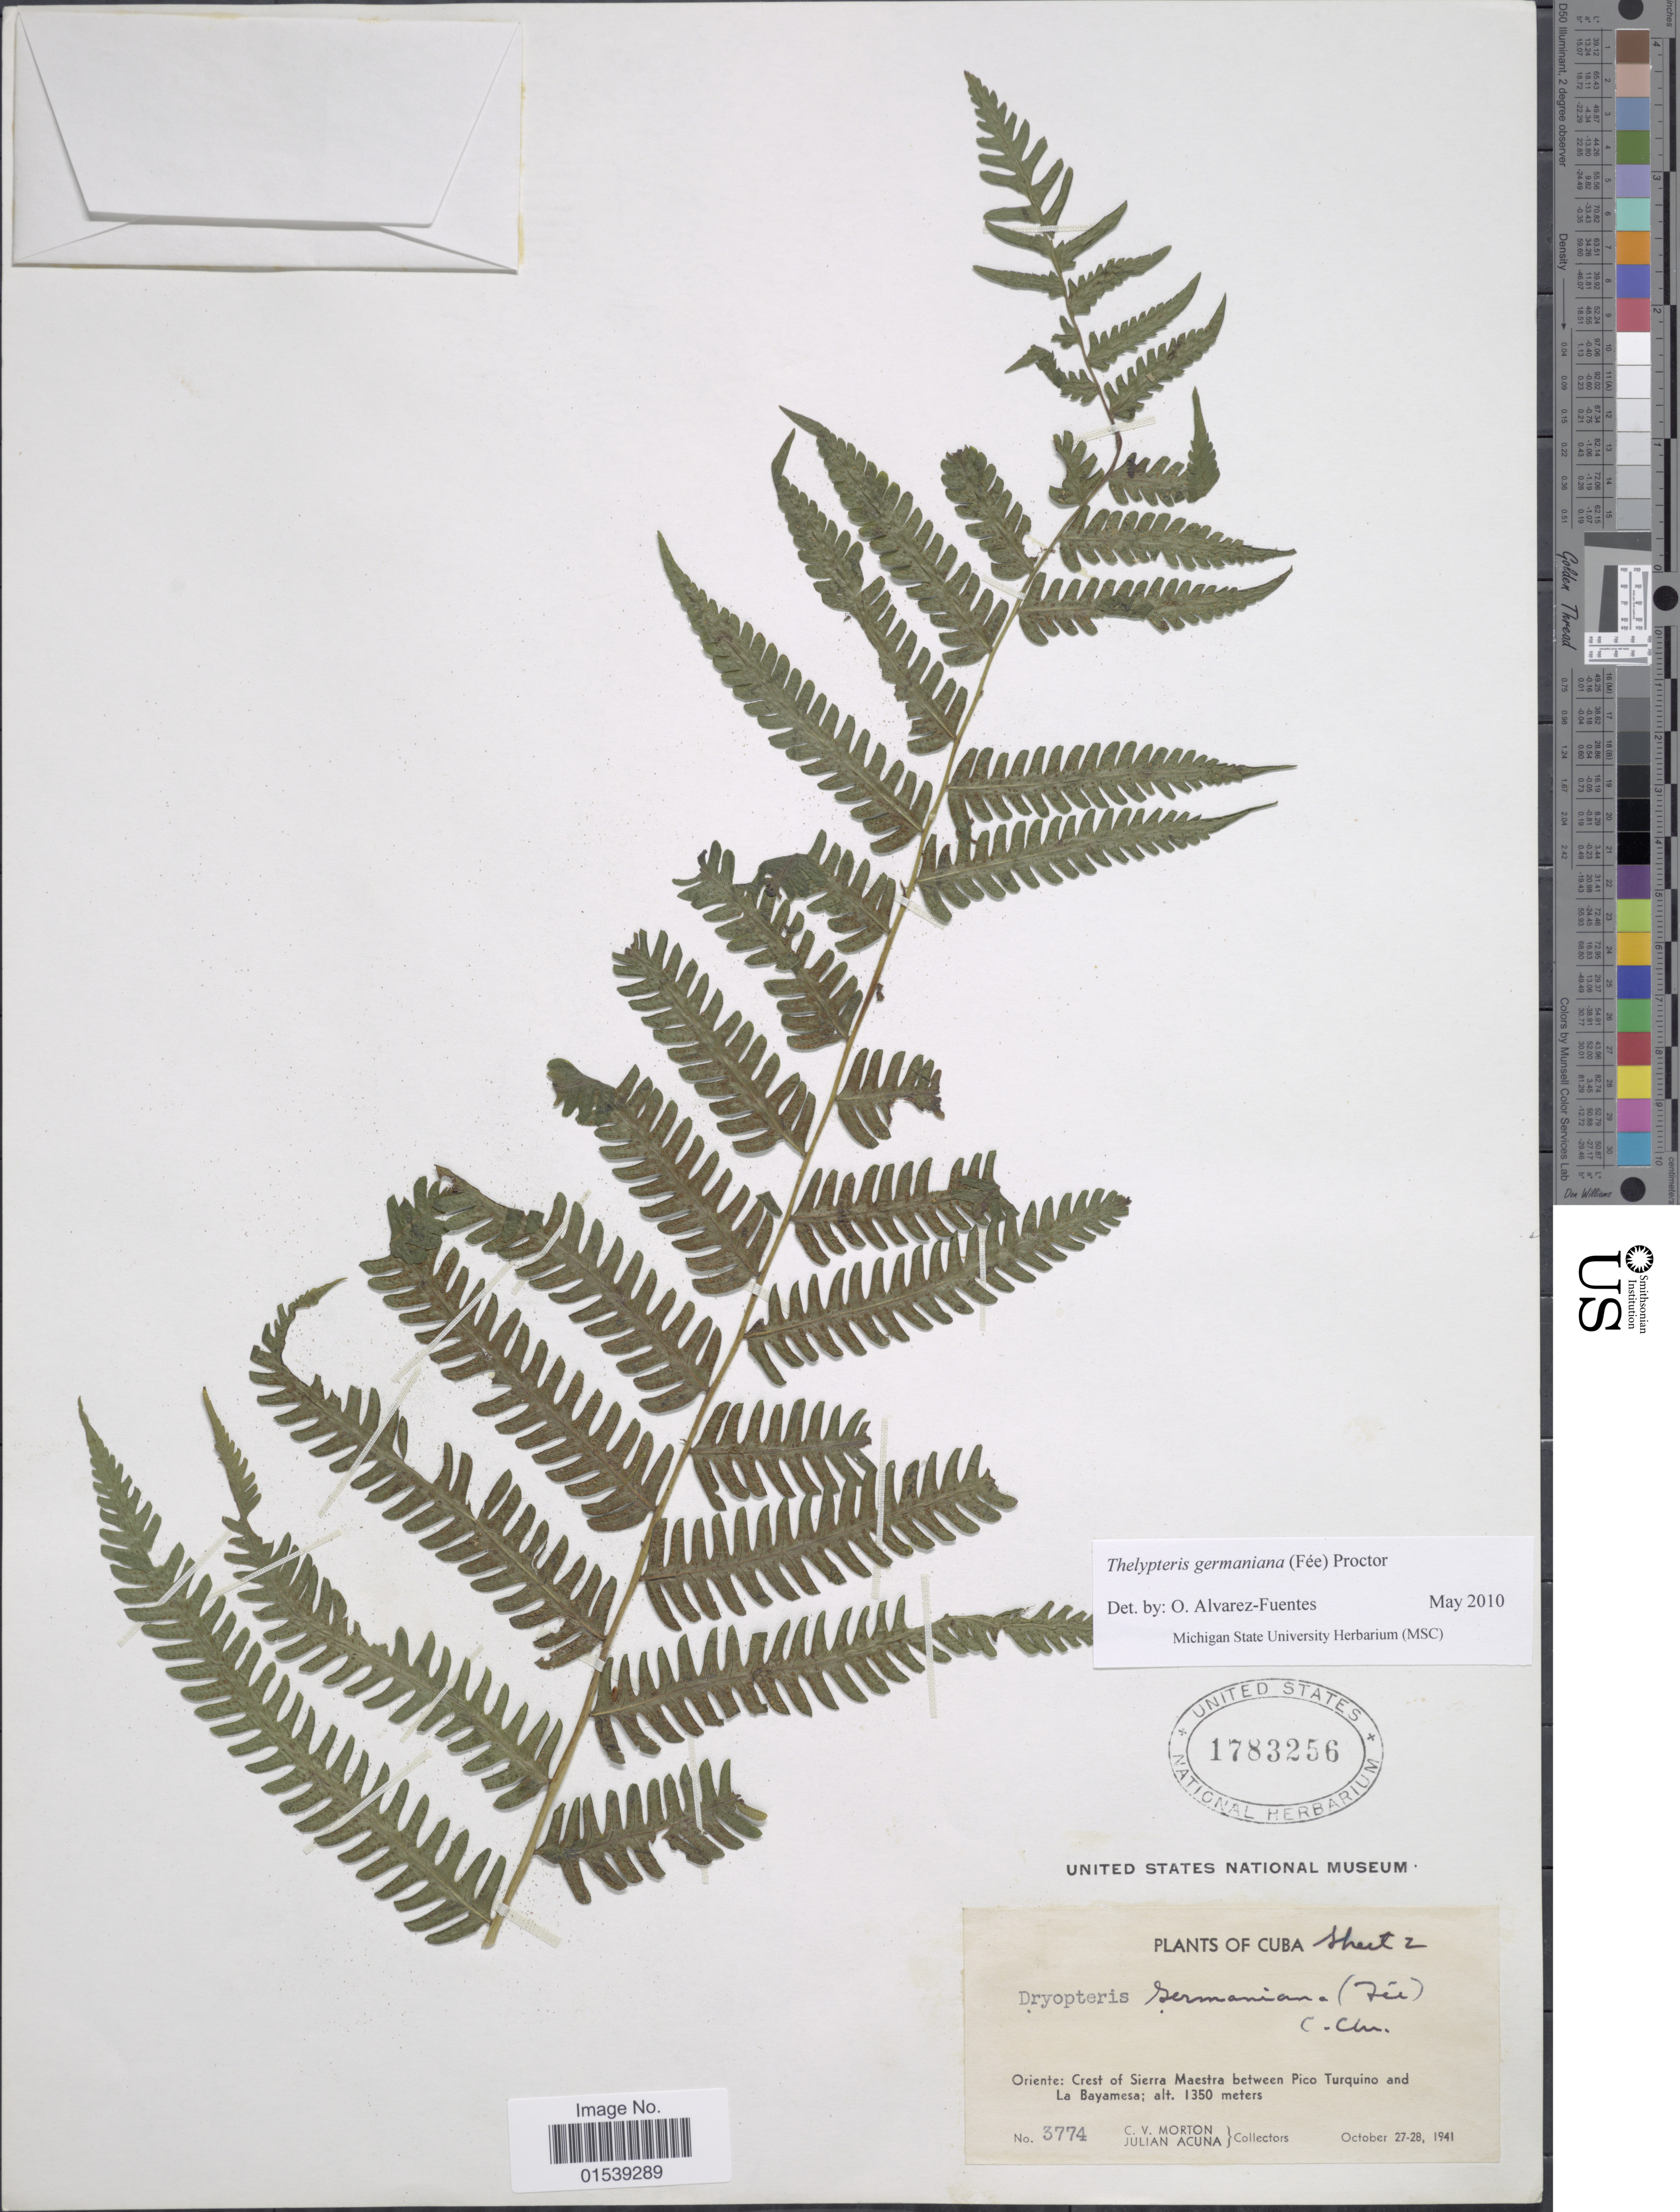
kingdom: Plantae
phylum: Tracheophyta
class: Polypodiopsida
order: Polypodiales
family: Thelypteridaceae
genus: Amauropelta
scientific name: Amauropelta germaniana (Fée) comb. nov., ined. 2015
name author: (Fée)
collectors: C. V. Morton & J. B. Acuña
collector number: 3774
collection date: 1941-10-27/1941-10-28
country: Cuba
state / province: Oriente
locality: Oriente: Crest of Sierra Maestra between Pico Turquino and La Bayamesa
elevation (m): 1350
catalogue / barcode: US 1783256